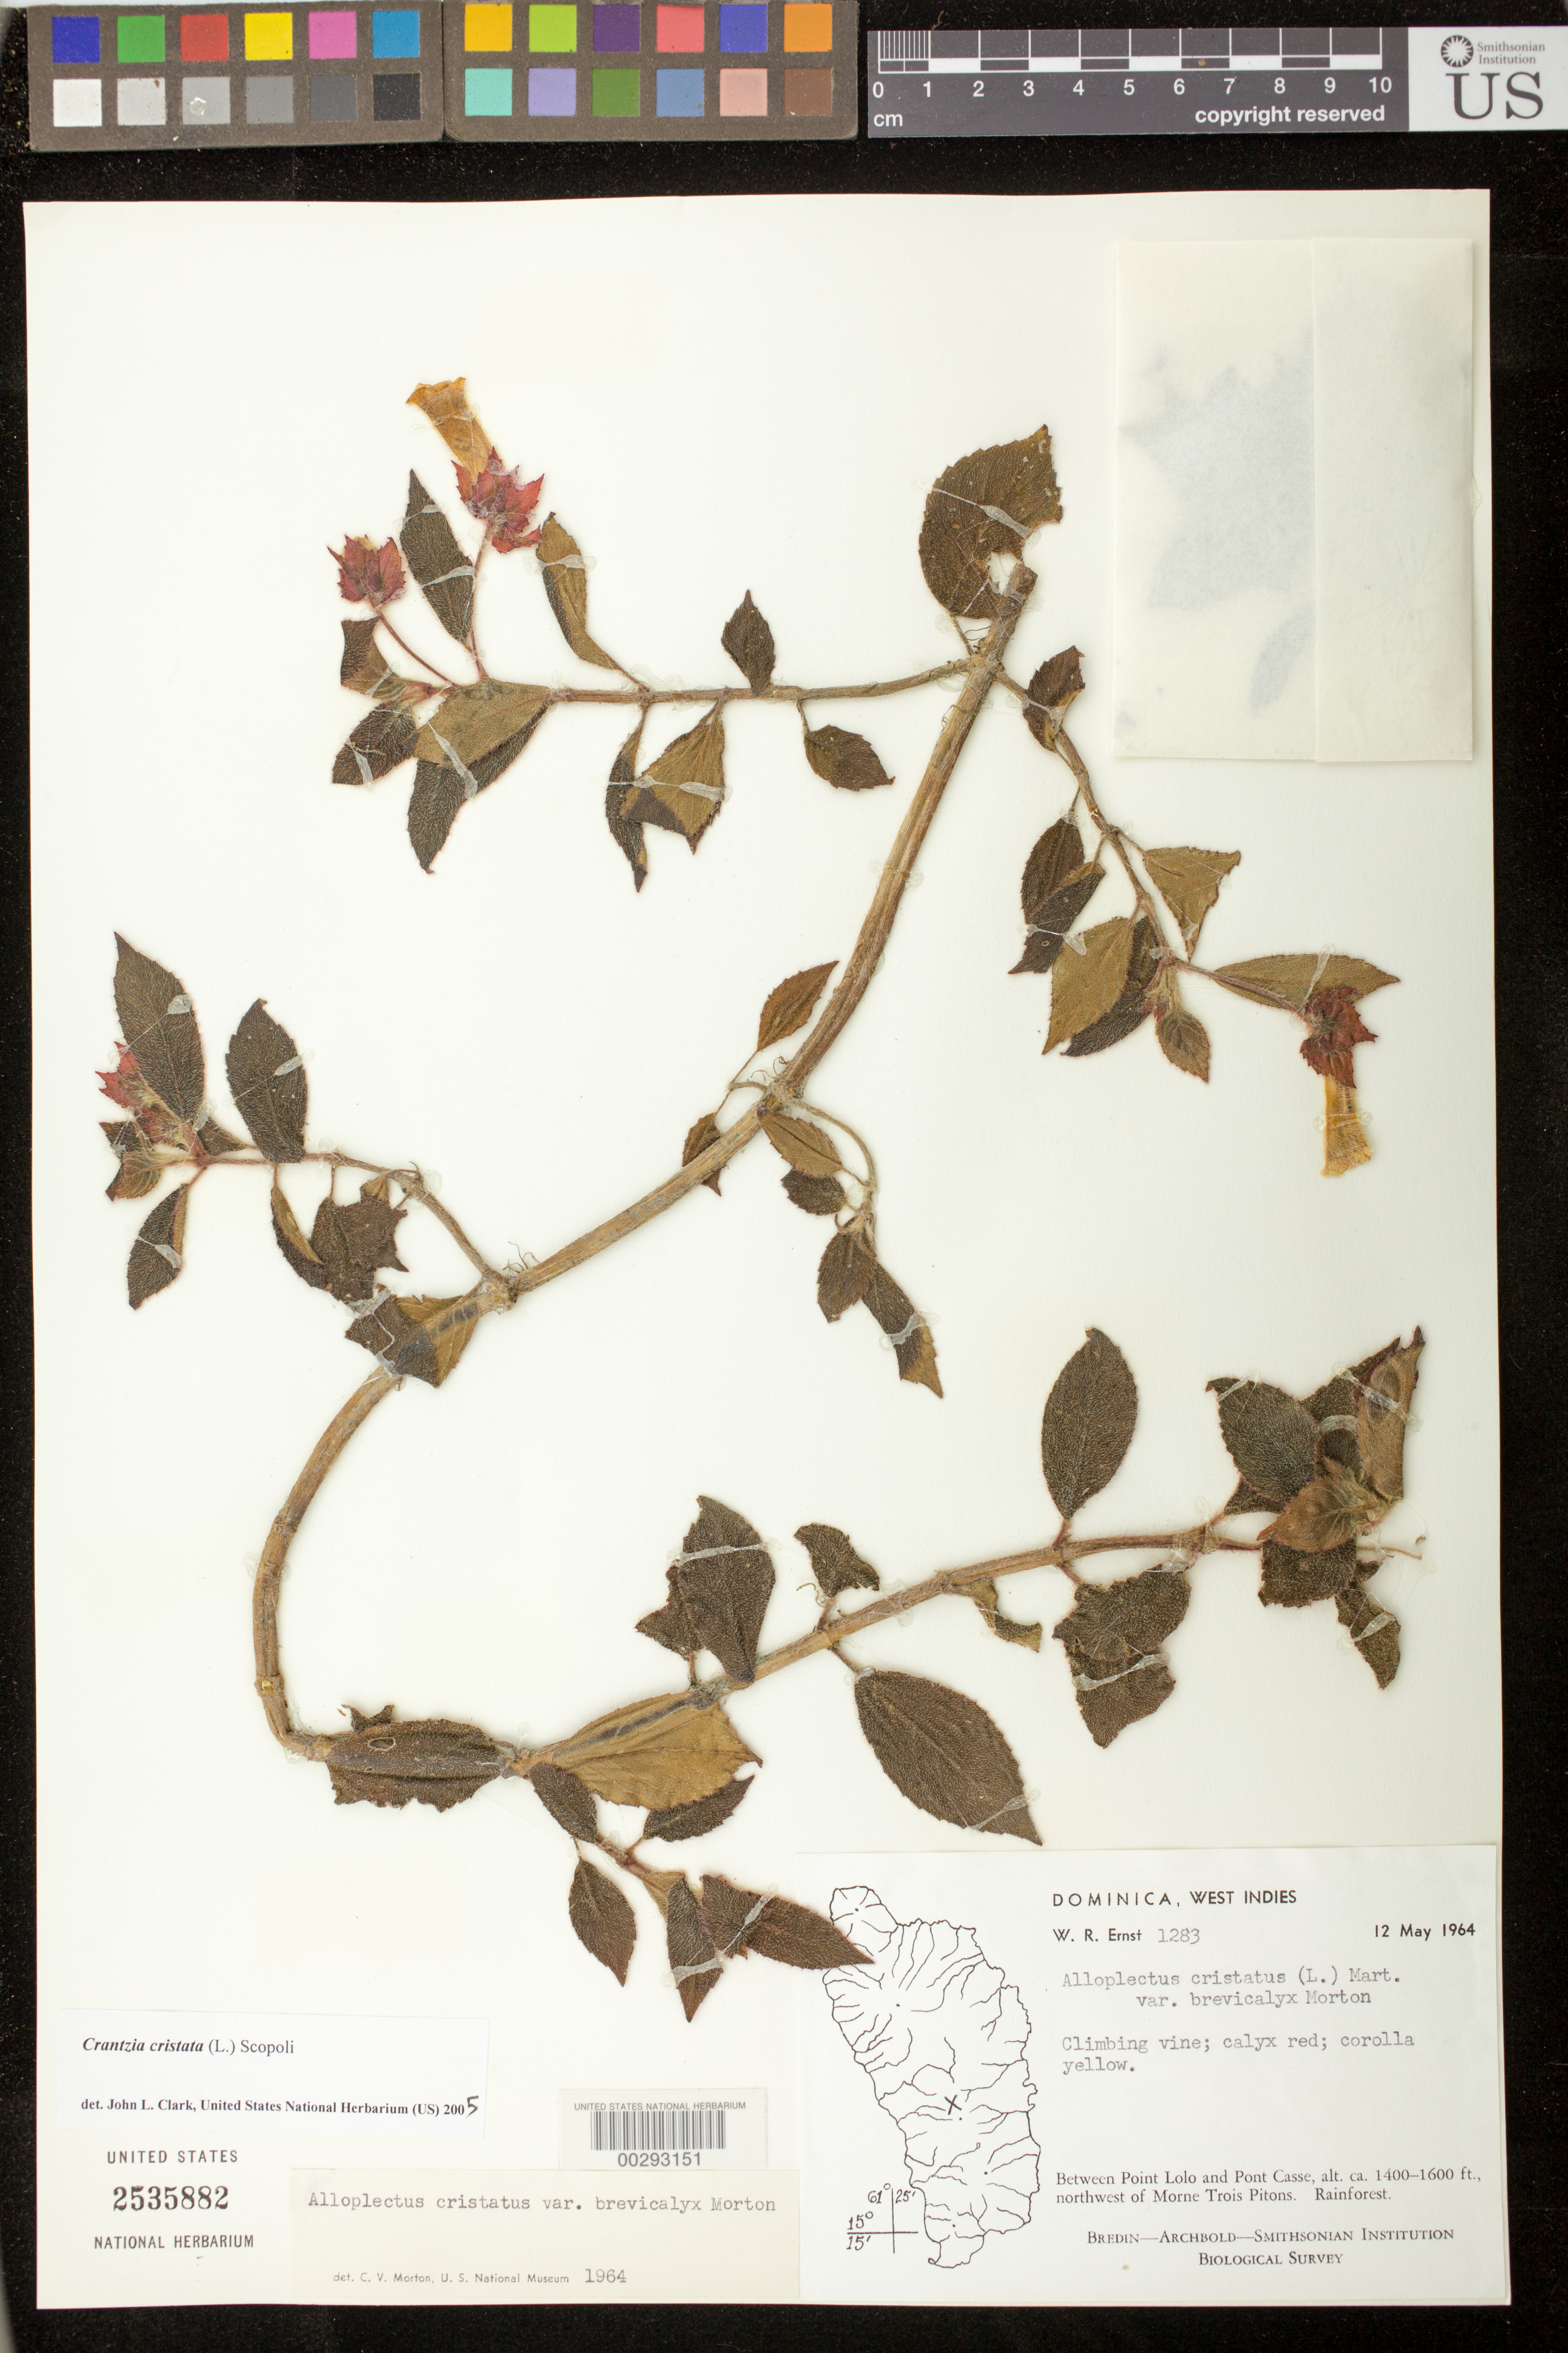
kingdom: Plantae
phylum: Tracheophyta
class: Magnoliopsida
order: Lamiales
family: Gesneriaceae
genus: Crantzia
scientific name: Crantzia cristata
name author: (L.) Scop. ex Fritsch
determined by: Clark, J. L., (SEL), The Marie Selby Botanical Garden (UNITED STATES)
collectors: W. R. Ernst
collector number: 1283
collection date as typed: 12 May 1964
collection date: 1964-05-12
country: Dominica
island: Dominica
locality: Between Point Lolo and Pont Casse, NW of Morne Trois Pitons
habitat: Rainforest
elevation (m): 427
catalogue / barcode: US 2535882